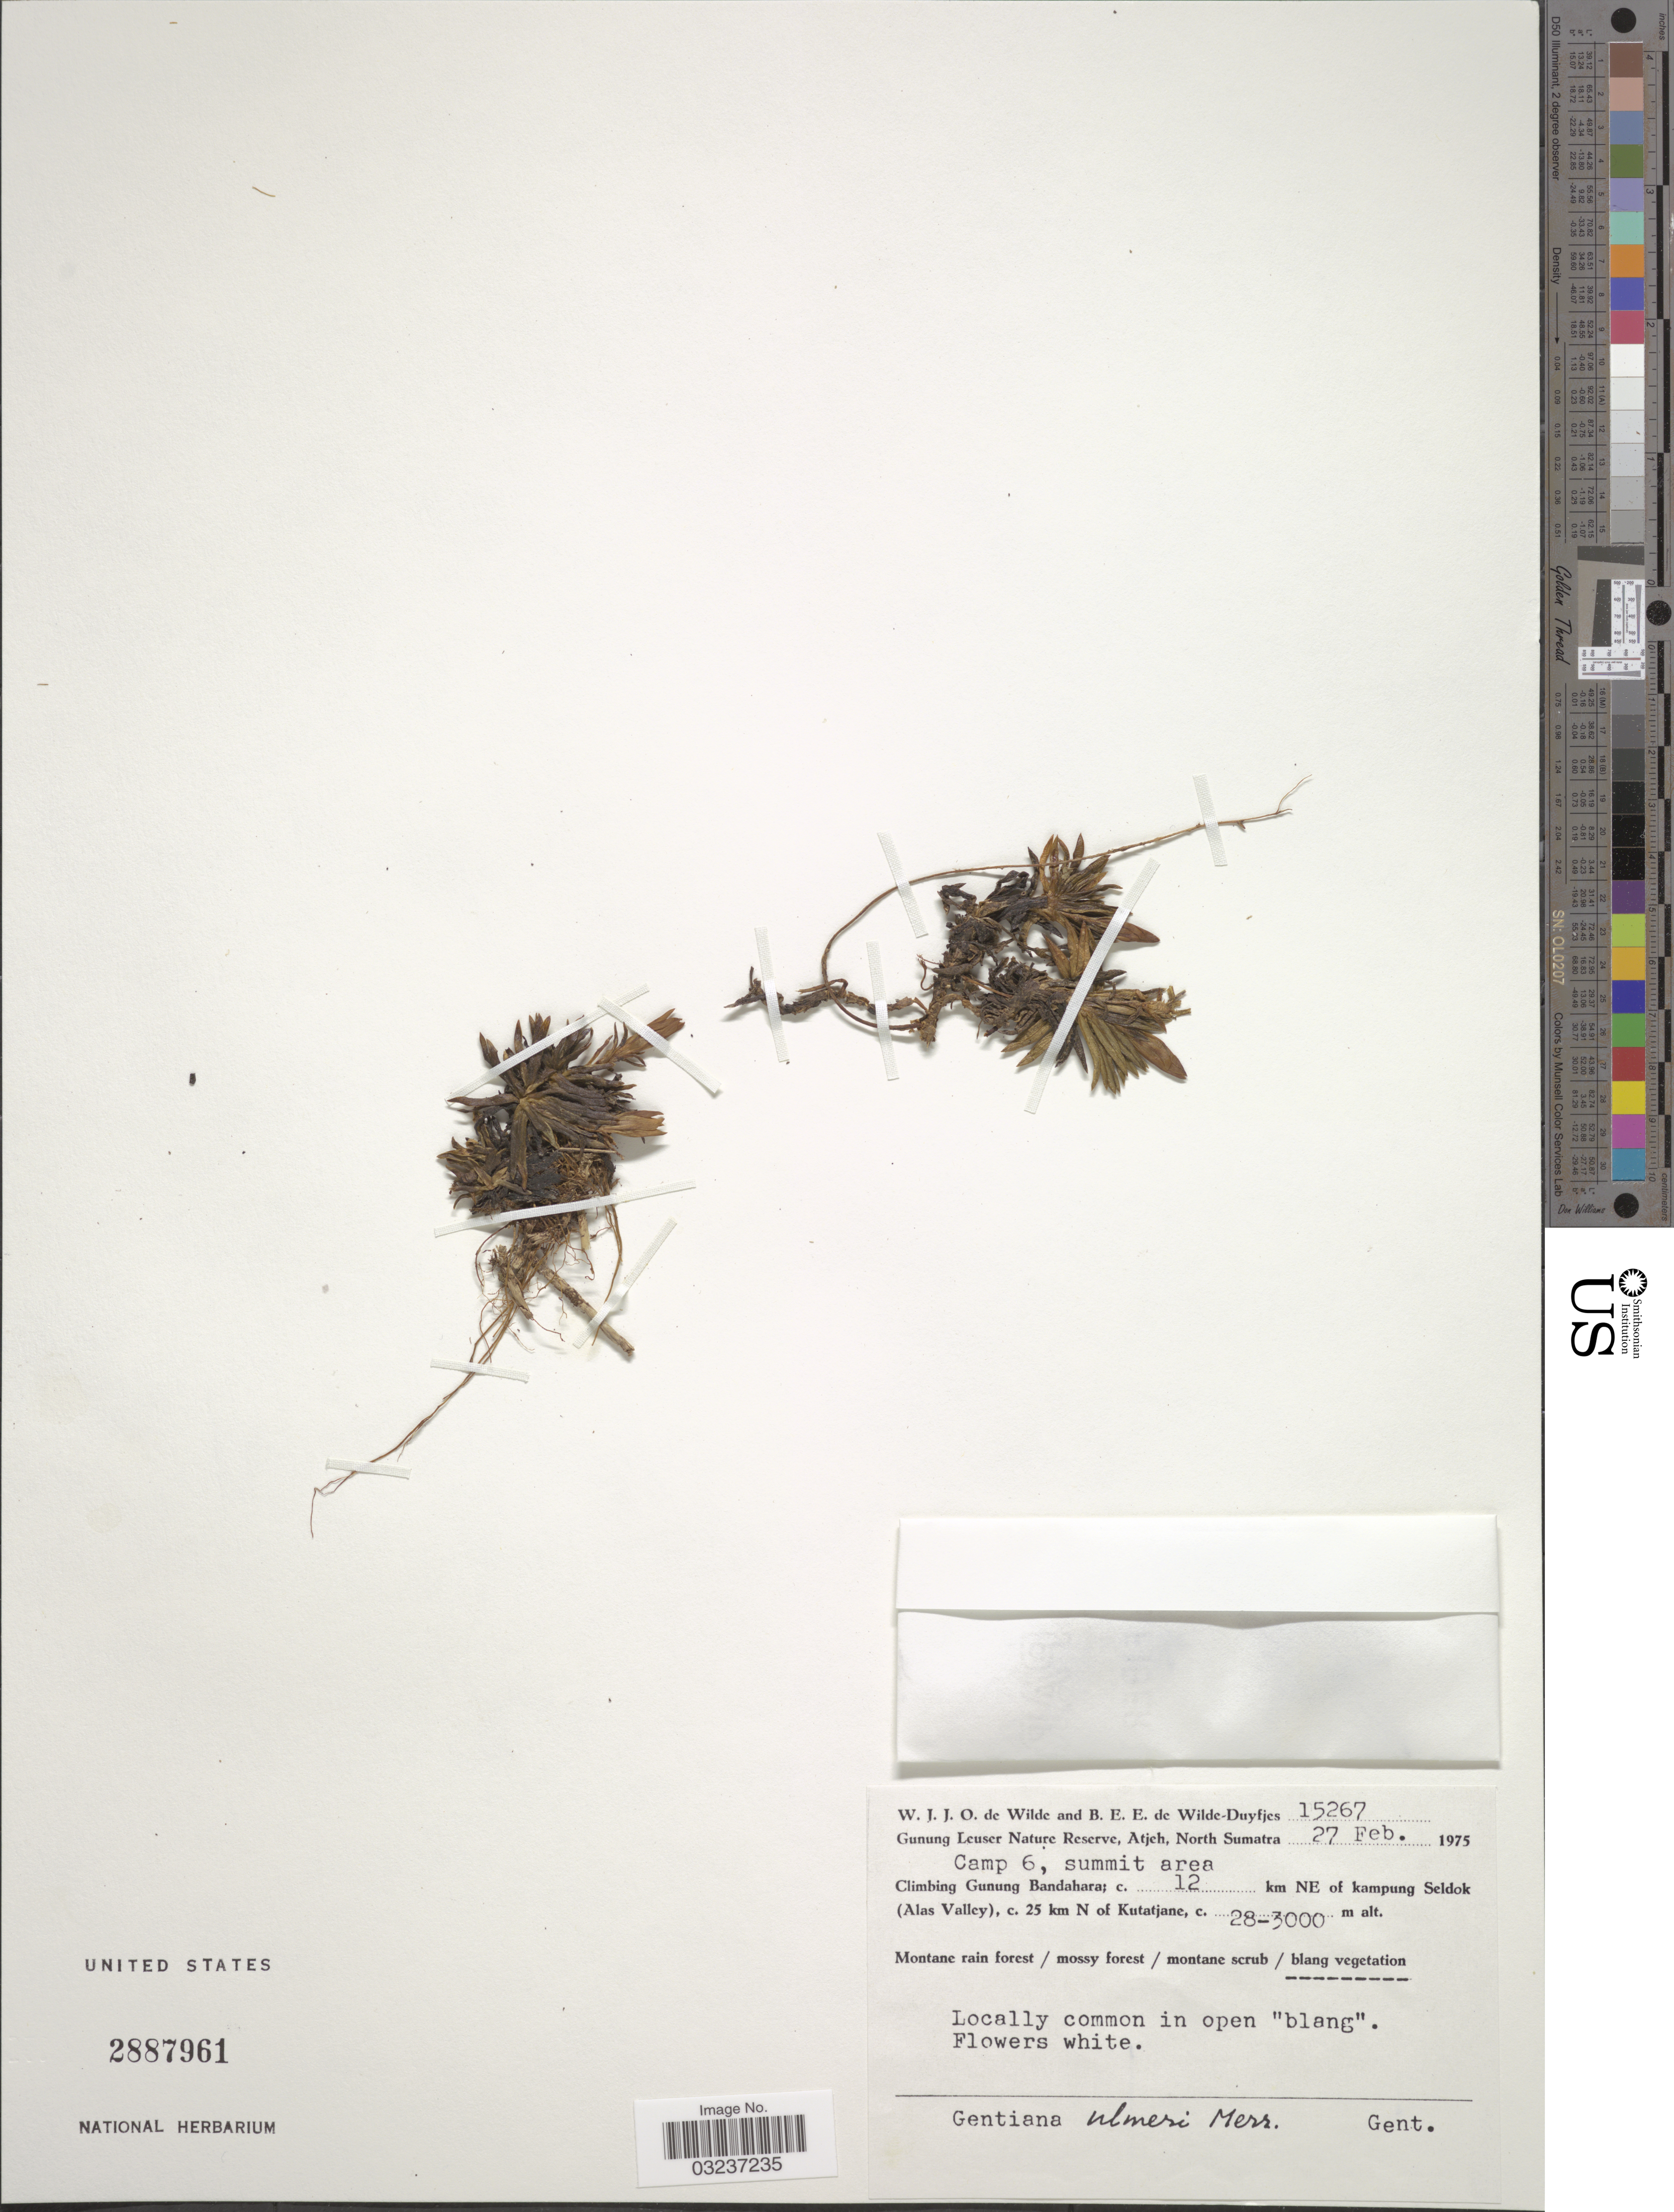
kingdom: Plantae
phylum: Tracheophyta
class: Magnoliopsida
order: Gentianales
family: Gentianaceae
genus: Gentiana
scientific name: Gentiana ulmeri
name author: Merr.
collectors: W. J. de Wilde & B. E. de Wilde-Duyfjes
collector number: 15267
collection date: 1975-02-27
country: Indonesia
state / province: Sumatra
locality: Gunung Leuser Nature Reserve, Atjeh, North Sumatra. Camp 6, summit area. Climbing Gunung Bandahara; c. 12 km NE of kampung Seldok (Alas Valley), c. 25 km N of Kutatjane.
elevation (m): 2800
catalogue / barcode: US 2887961